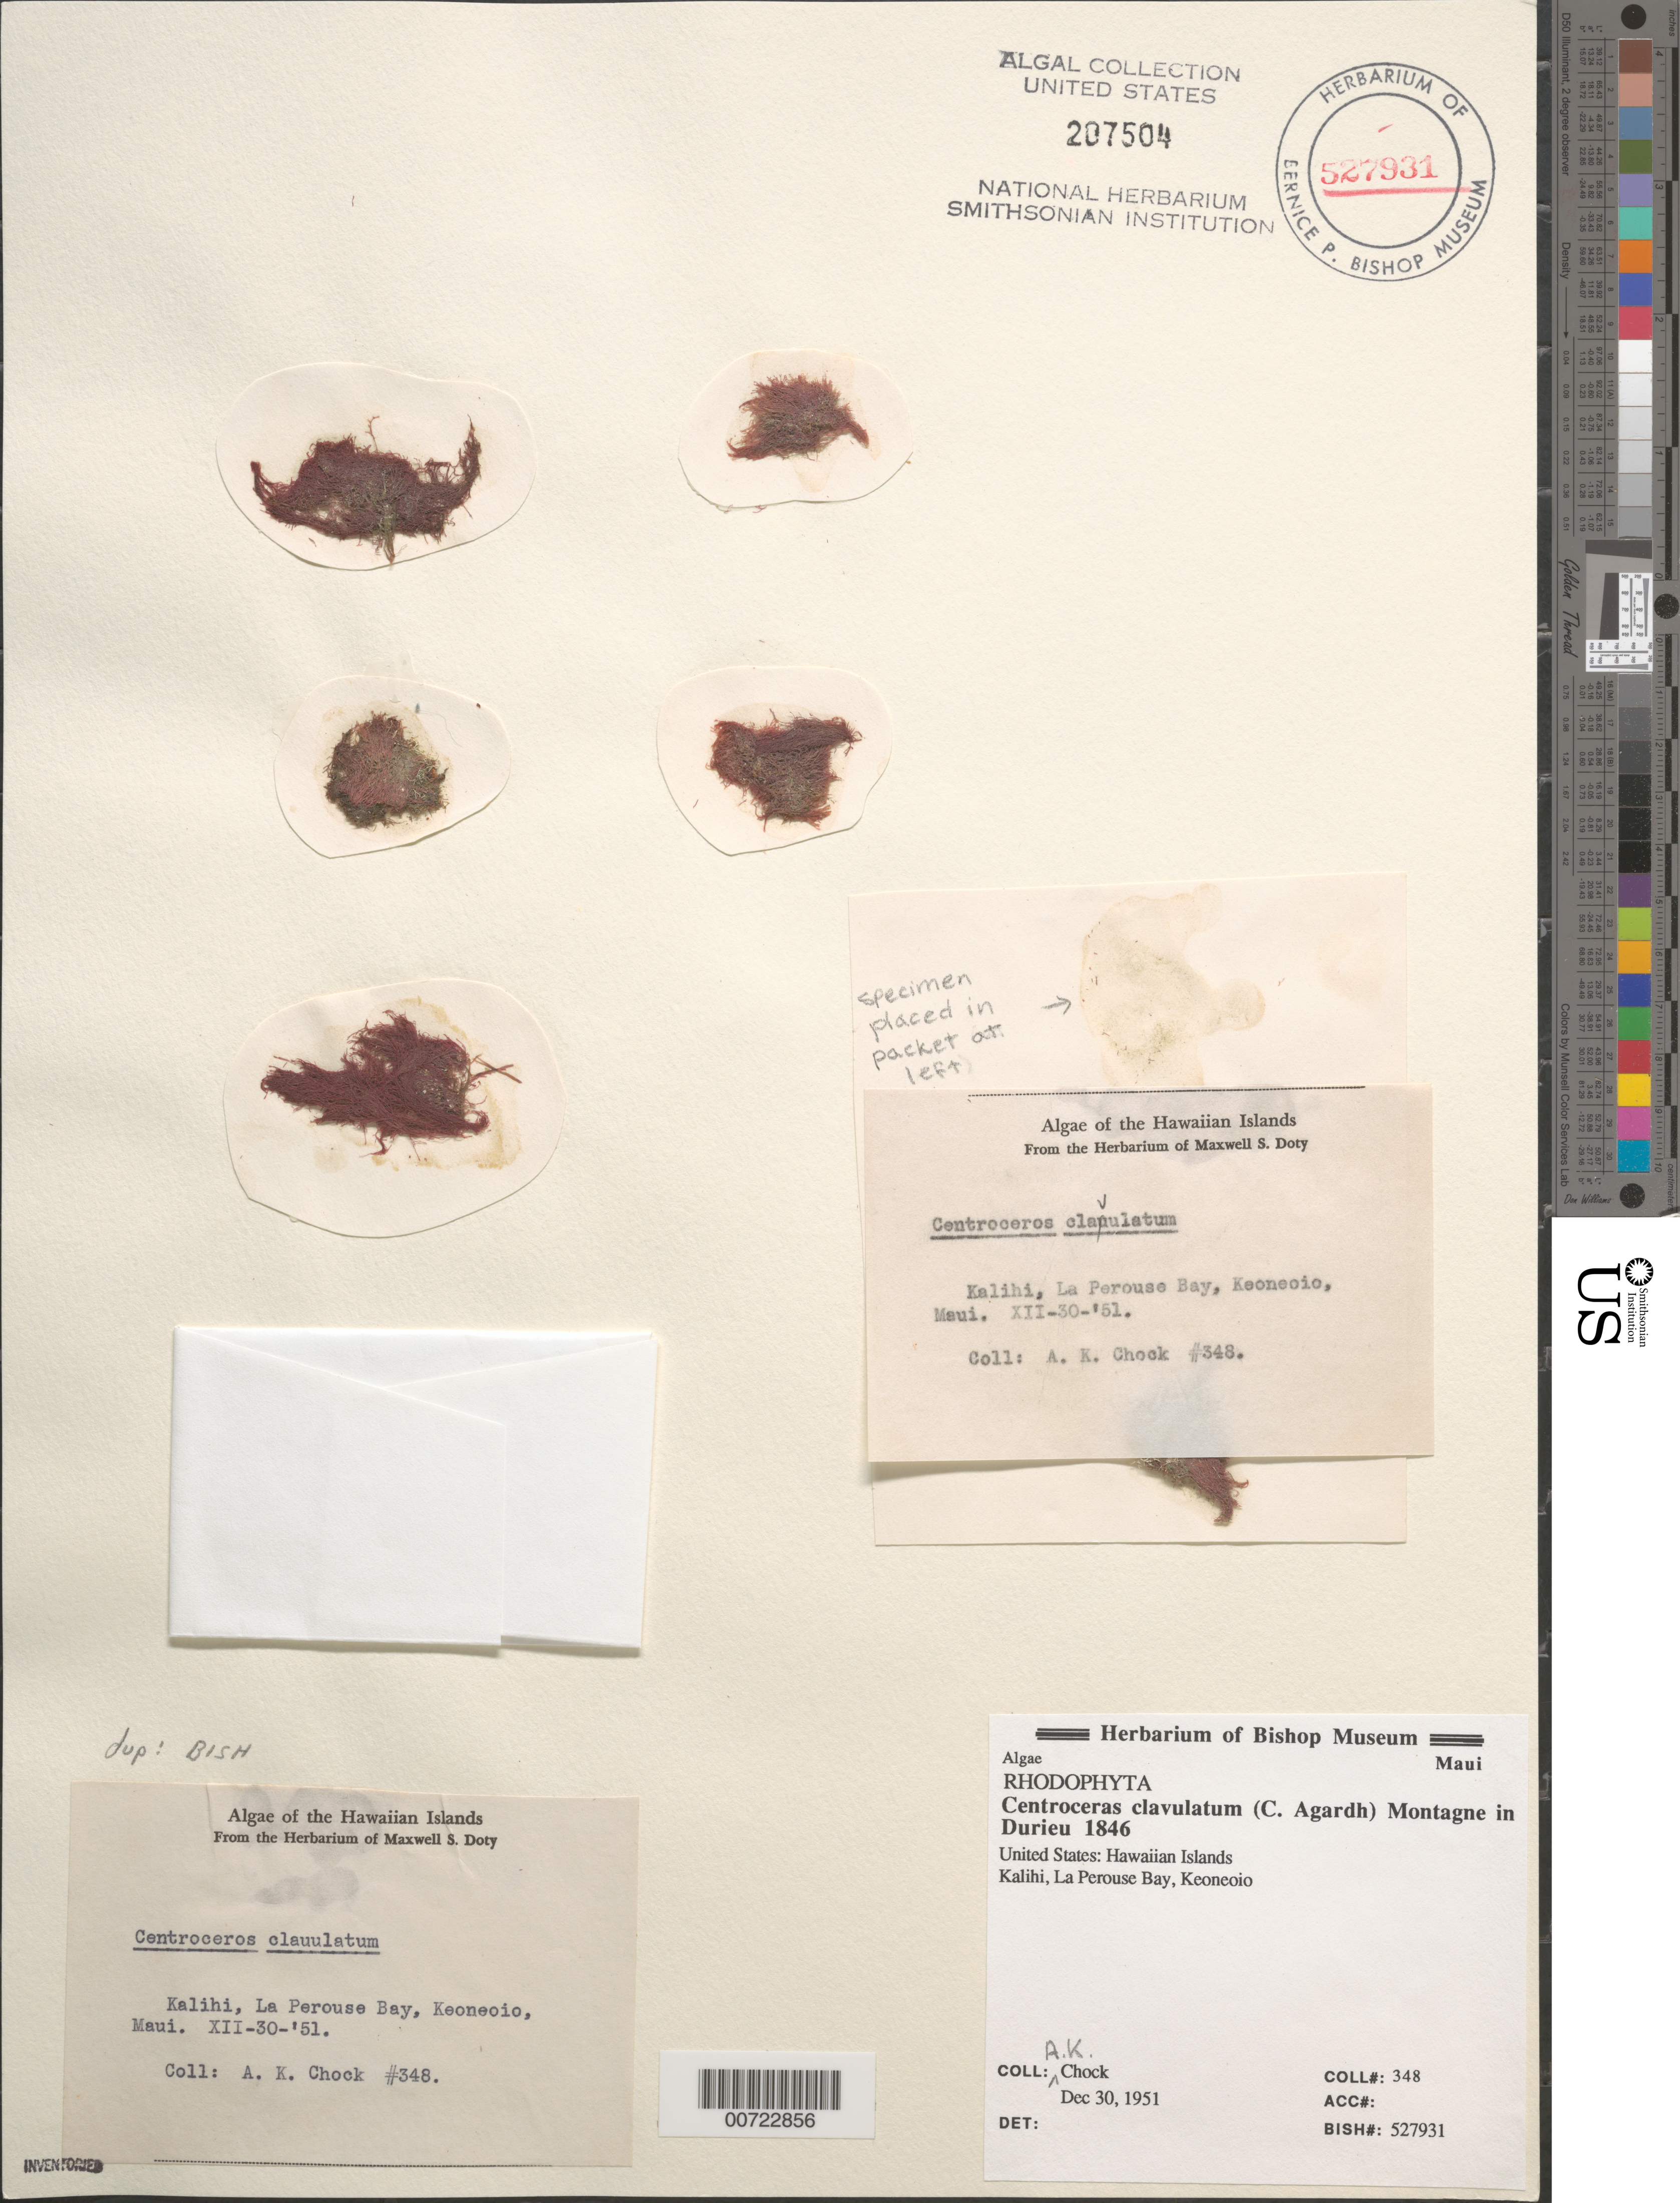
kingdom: Plantae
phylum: Rhodophyta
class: Florideophyceae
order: Ceramiales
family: Ceramiaceae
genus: Centroceras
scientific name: Centroceras clavulatum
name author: (C. Agardh) Mont.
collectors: A. Chock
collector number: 348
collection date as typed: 30 Dec 1951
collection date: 1951-12-30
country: United States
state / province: Hawaii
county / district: Maui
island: Maui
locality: Kalihi, La Perouse Bay, Keoneoio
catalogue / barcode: US 207504